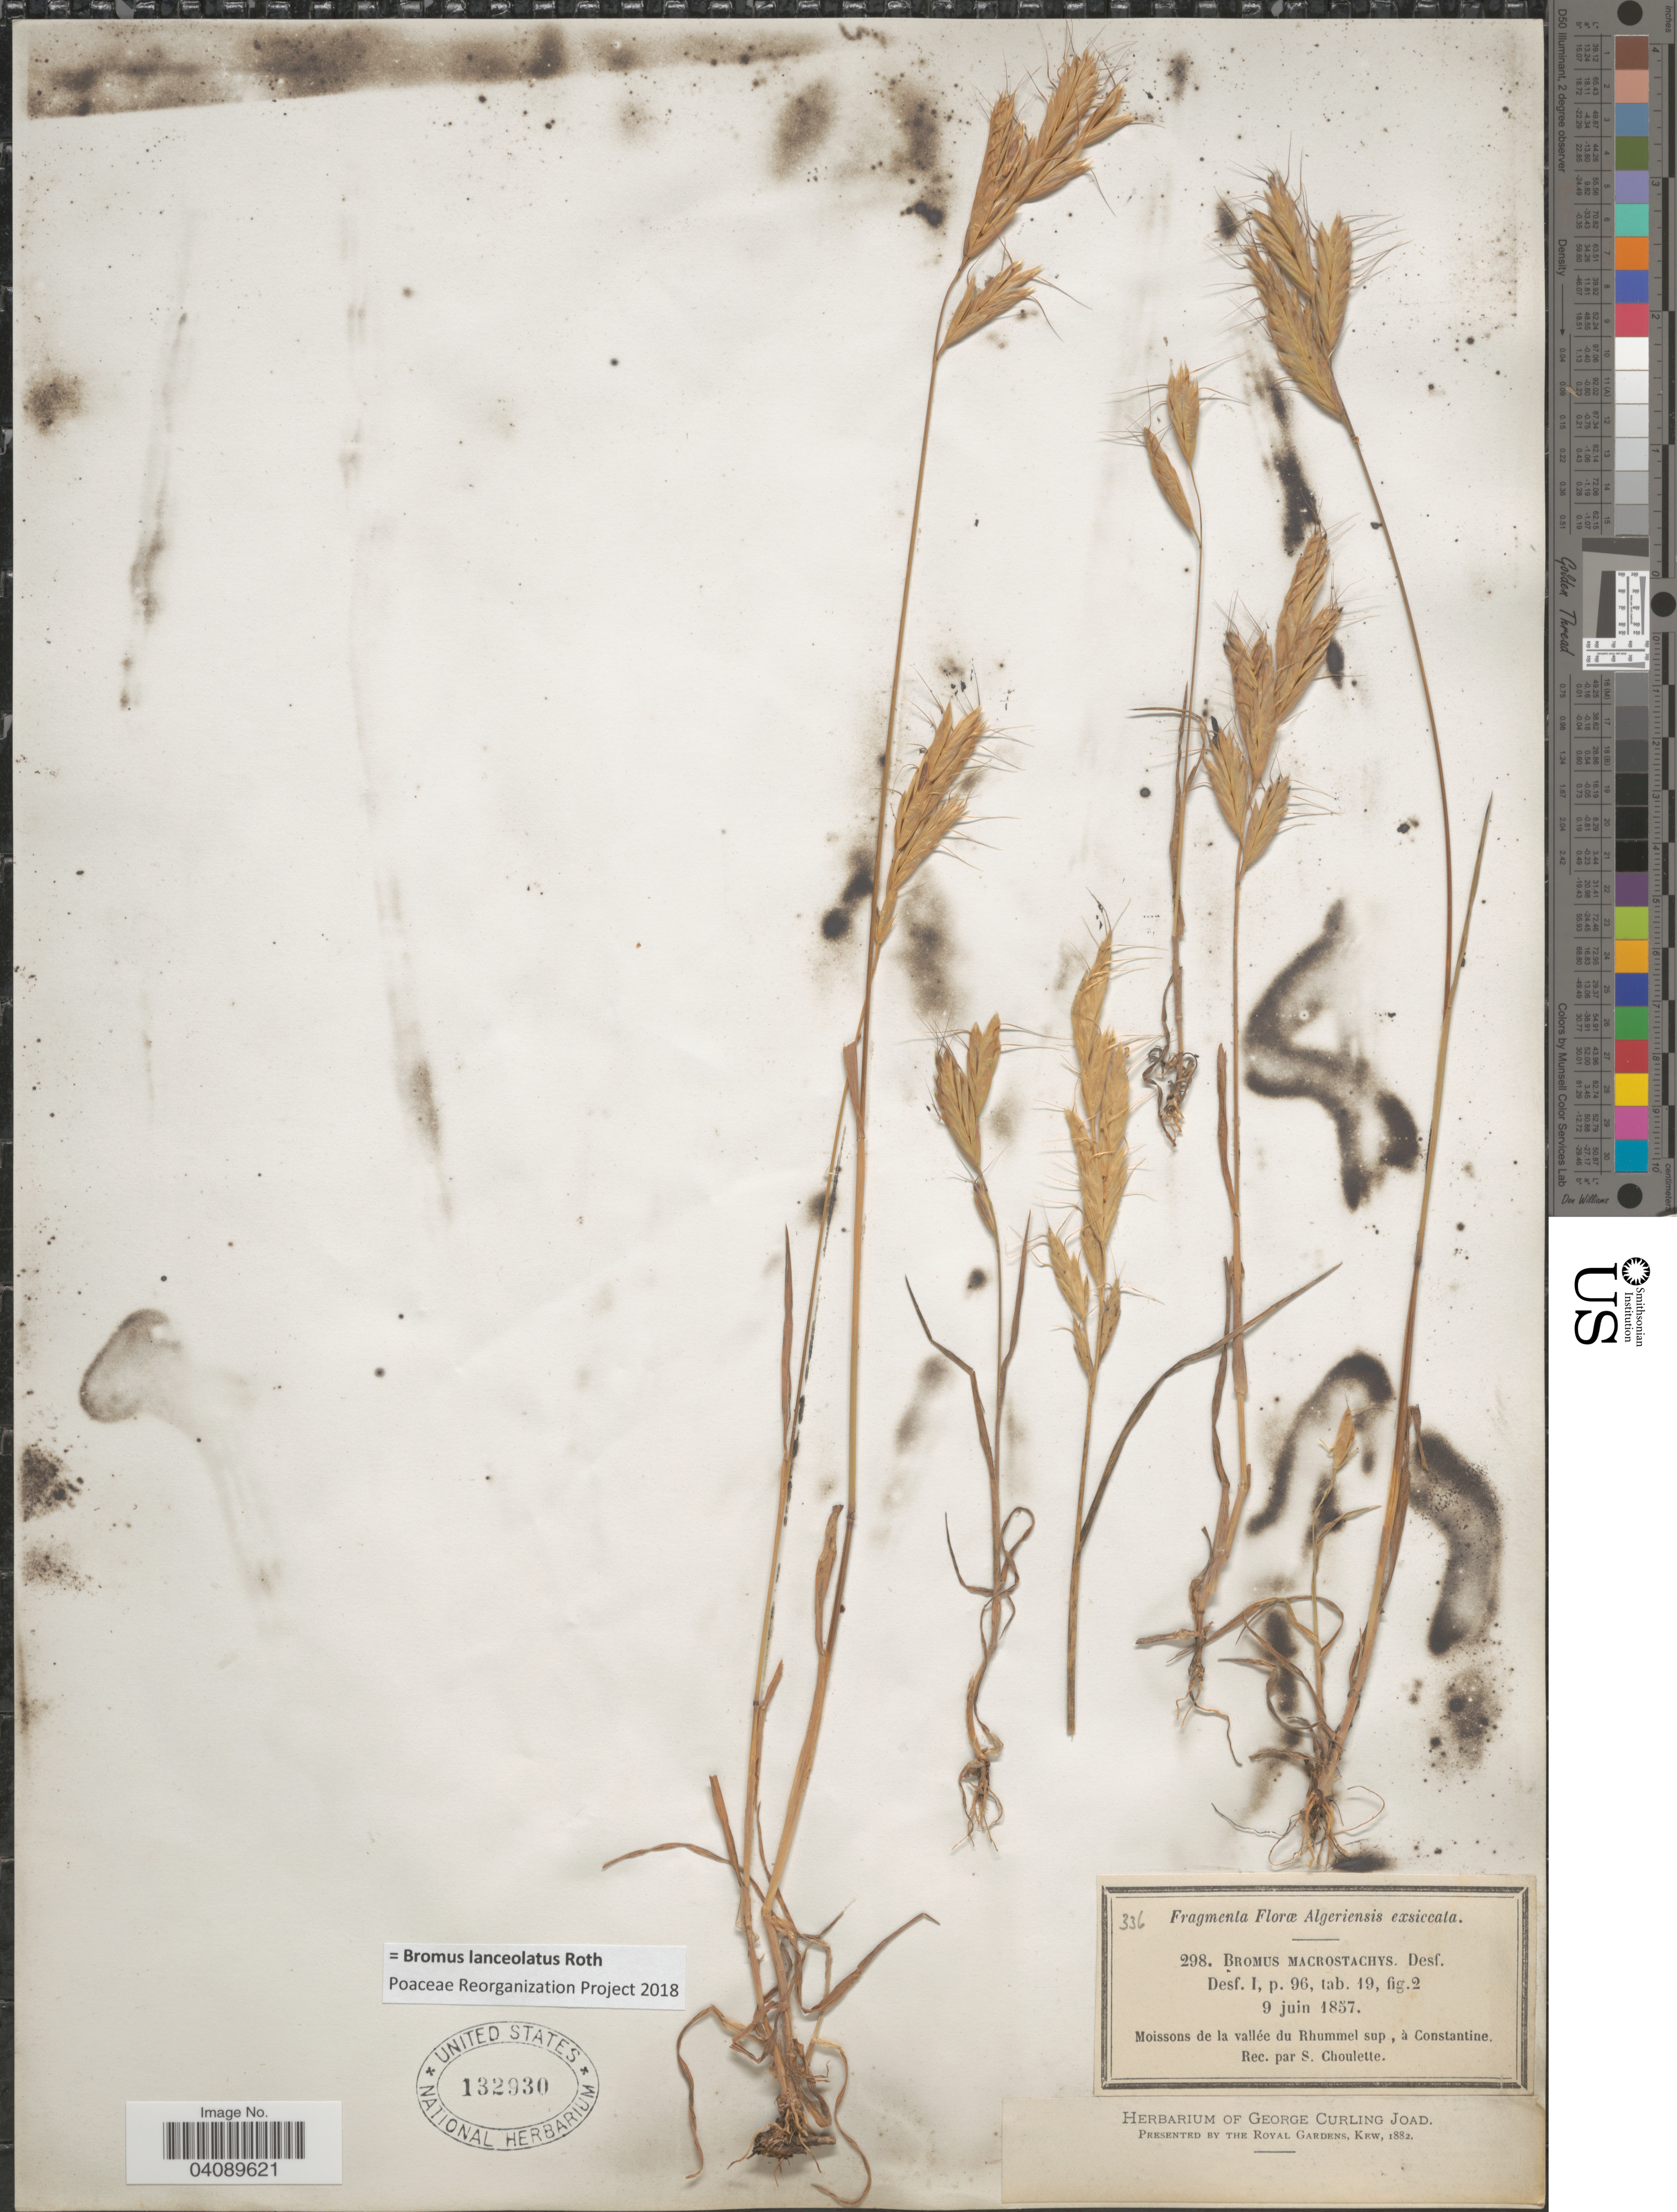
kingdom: Plantae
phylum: Tracheophyta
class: Liliopsida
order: Poales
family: Poaceae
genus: Bromus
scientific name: Bromus lanceolatus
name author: Roth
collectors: S. Choulette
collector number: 298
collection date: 1857-06-09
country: Algeria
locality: Algeriensis. Moissons de la vallée du Rhummel sup, à Constantine.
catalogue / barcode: US 132930